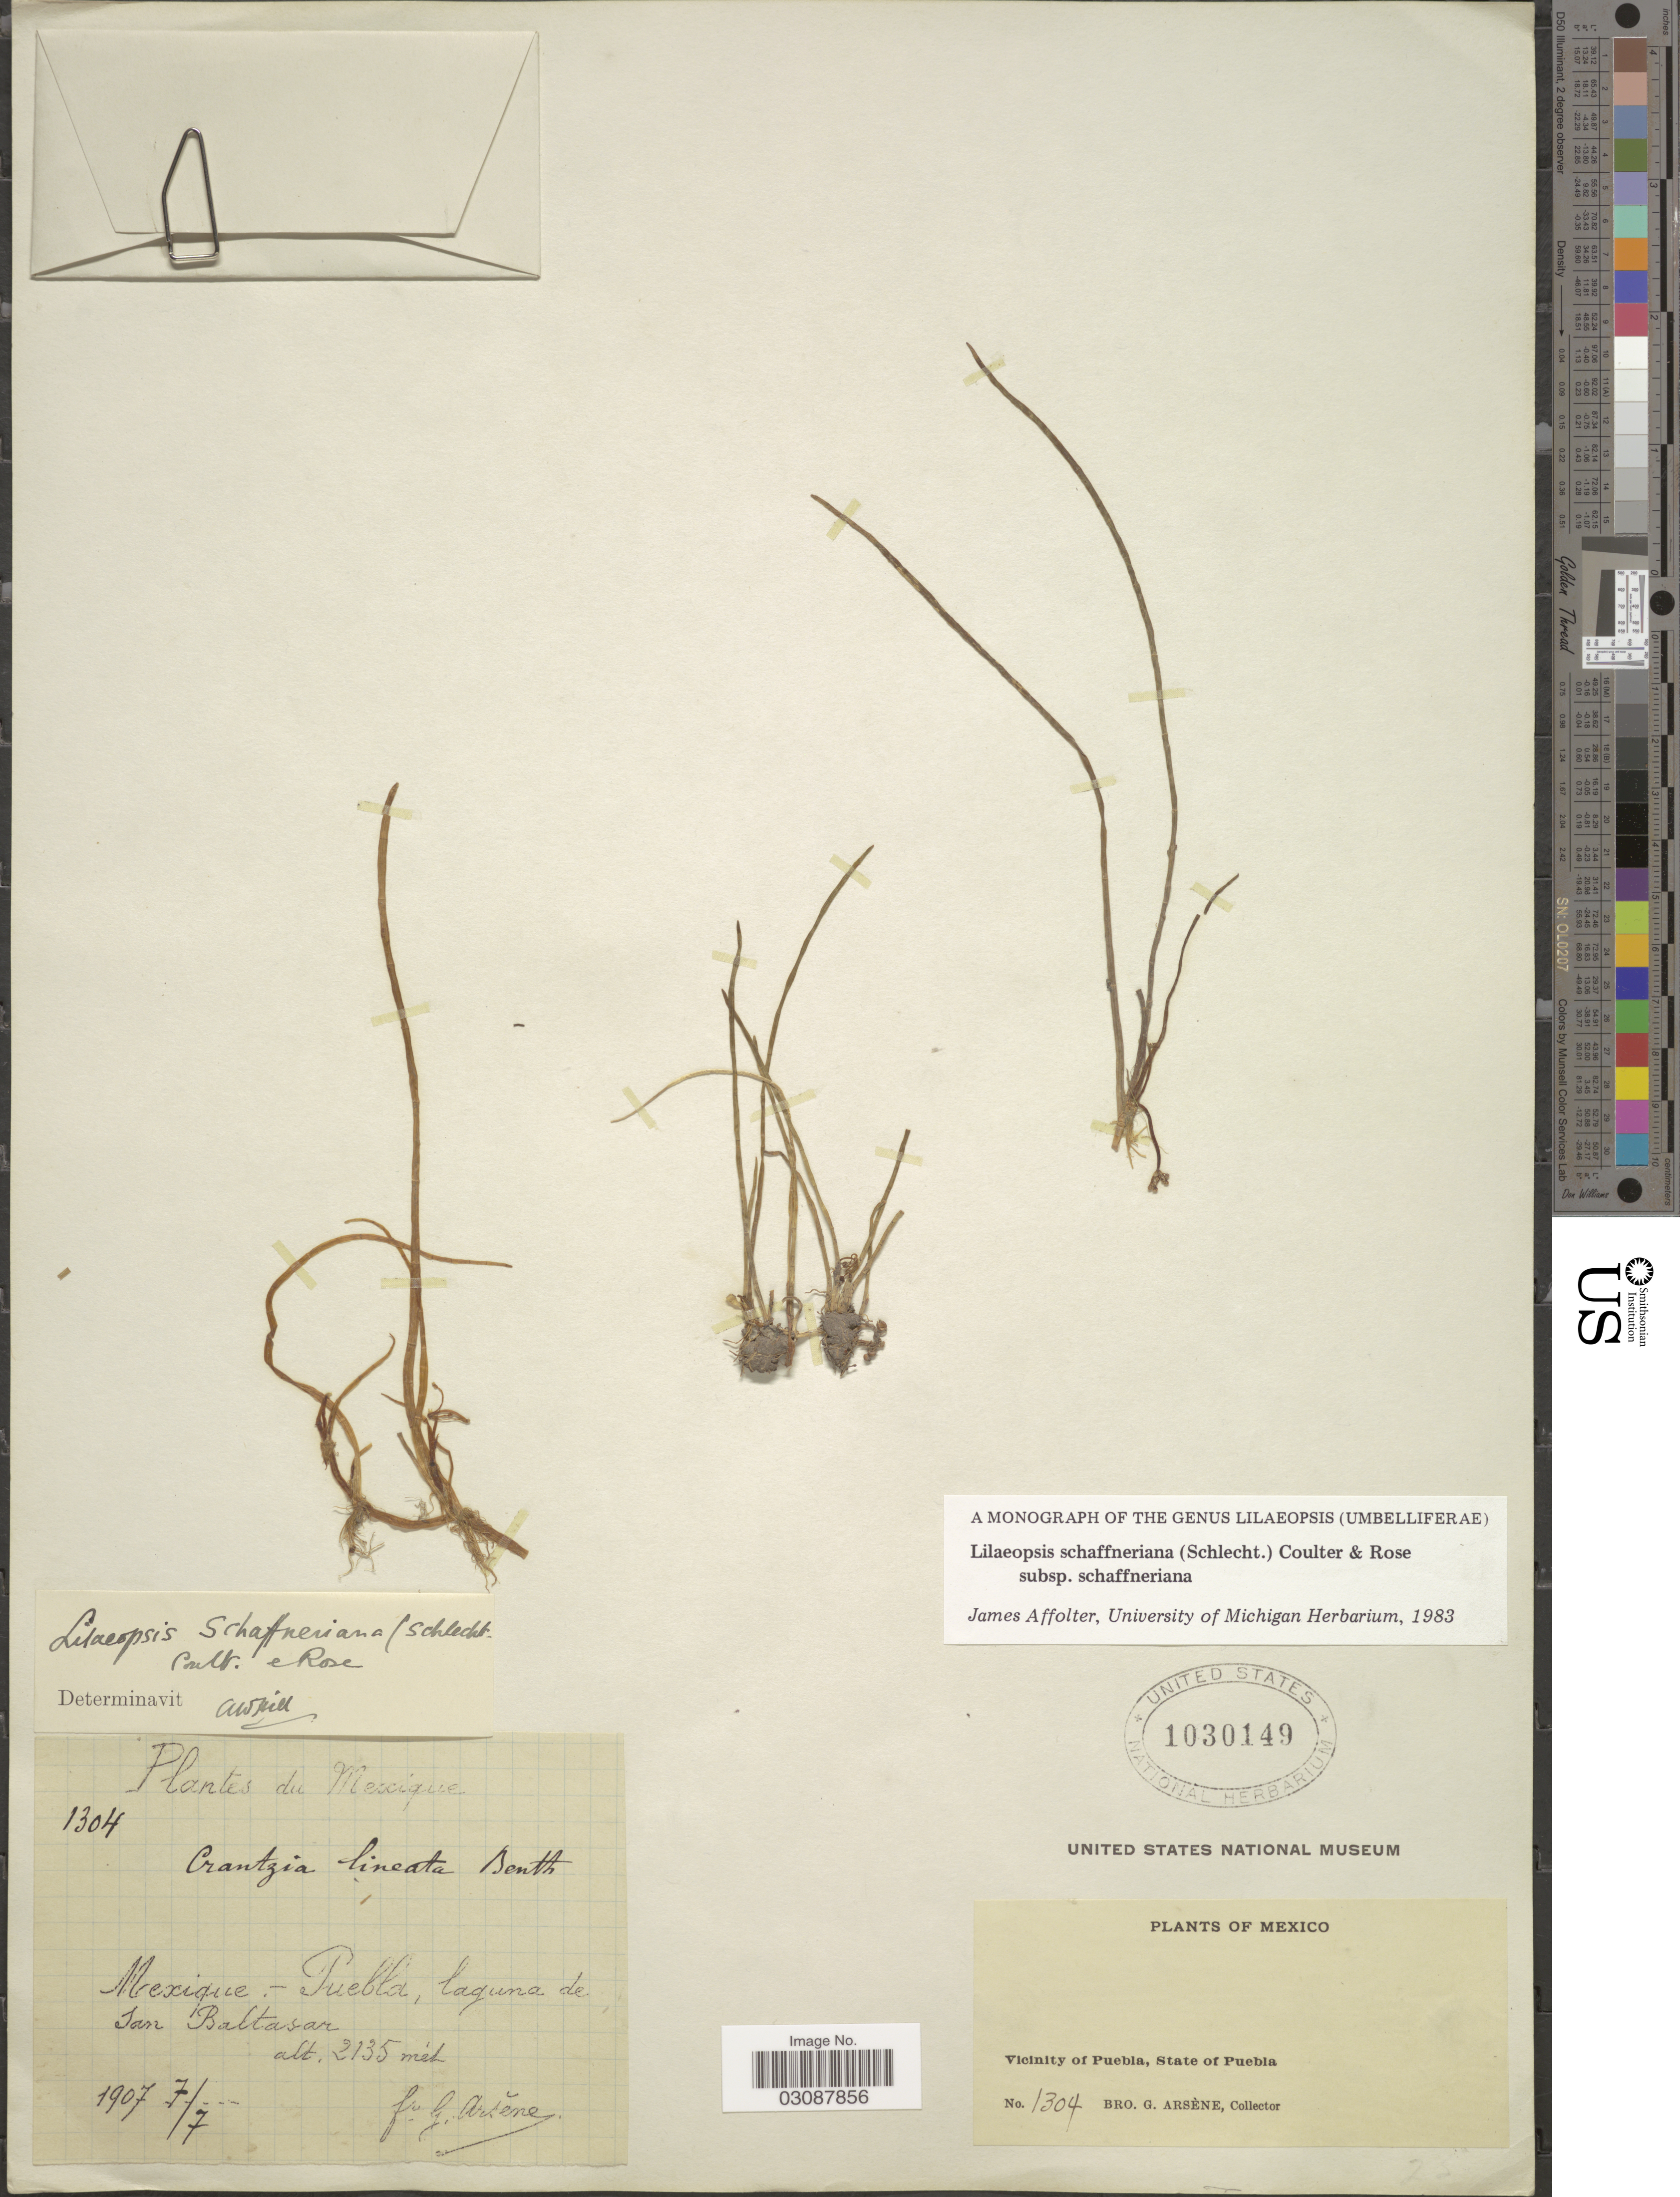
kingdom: Plantae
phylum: Tracheophyta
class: Magnoliopsida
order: Apiales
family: Apiaceae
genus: Lilaeopsis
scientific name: Lilaeopsis schaffneriana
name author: (Schltdl.) J.M. Coult. & Rose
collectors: Bro. G. Arsène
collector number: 1304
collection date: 1907-07-07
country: Mexico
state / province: Puebla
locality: Laguna de San Baltasar.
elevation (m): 2135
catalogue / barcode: US 1030149